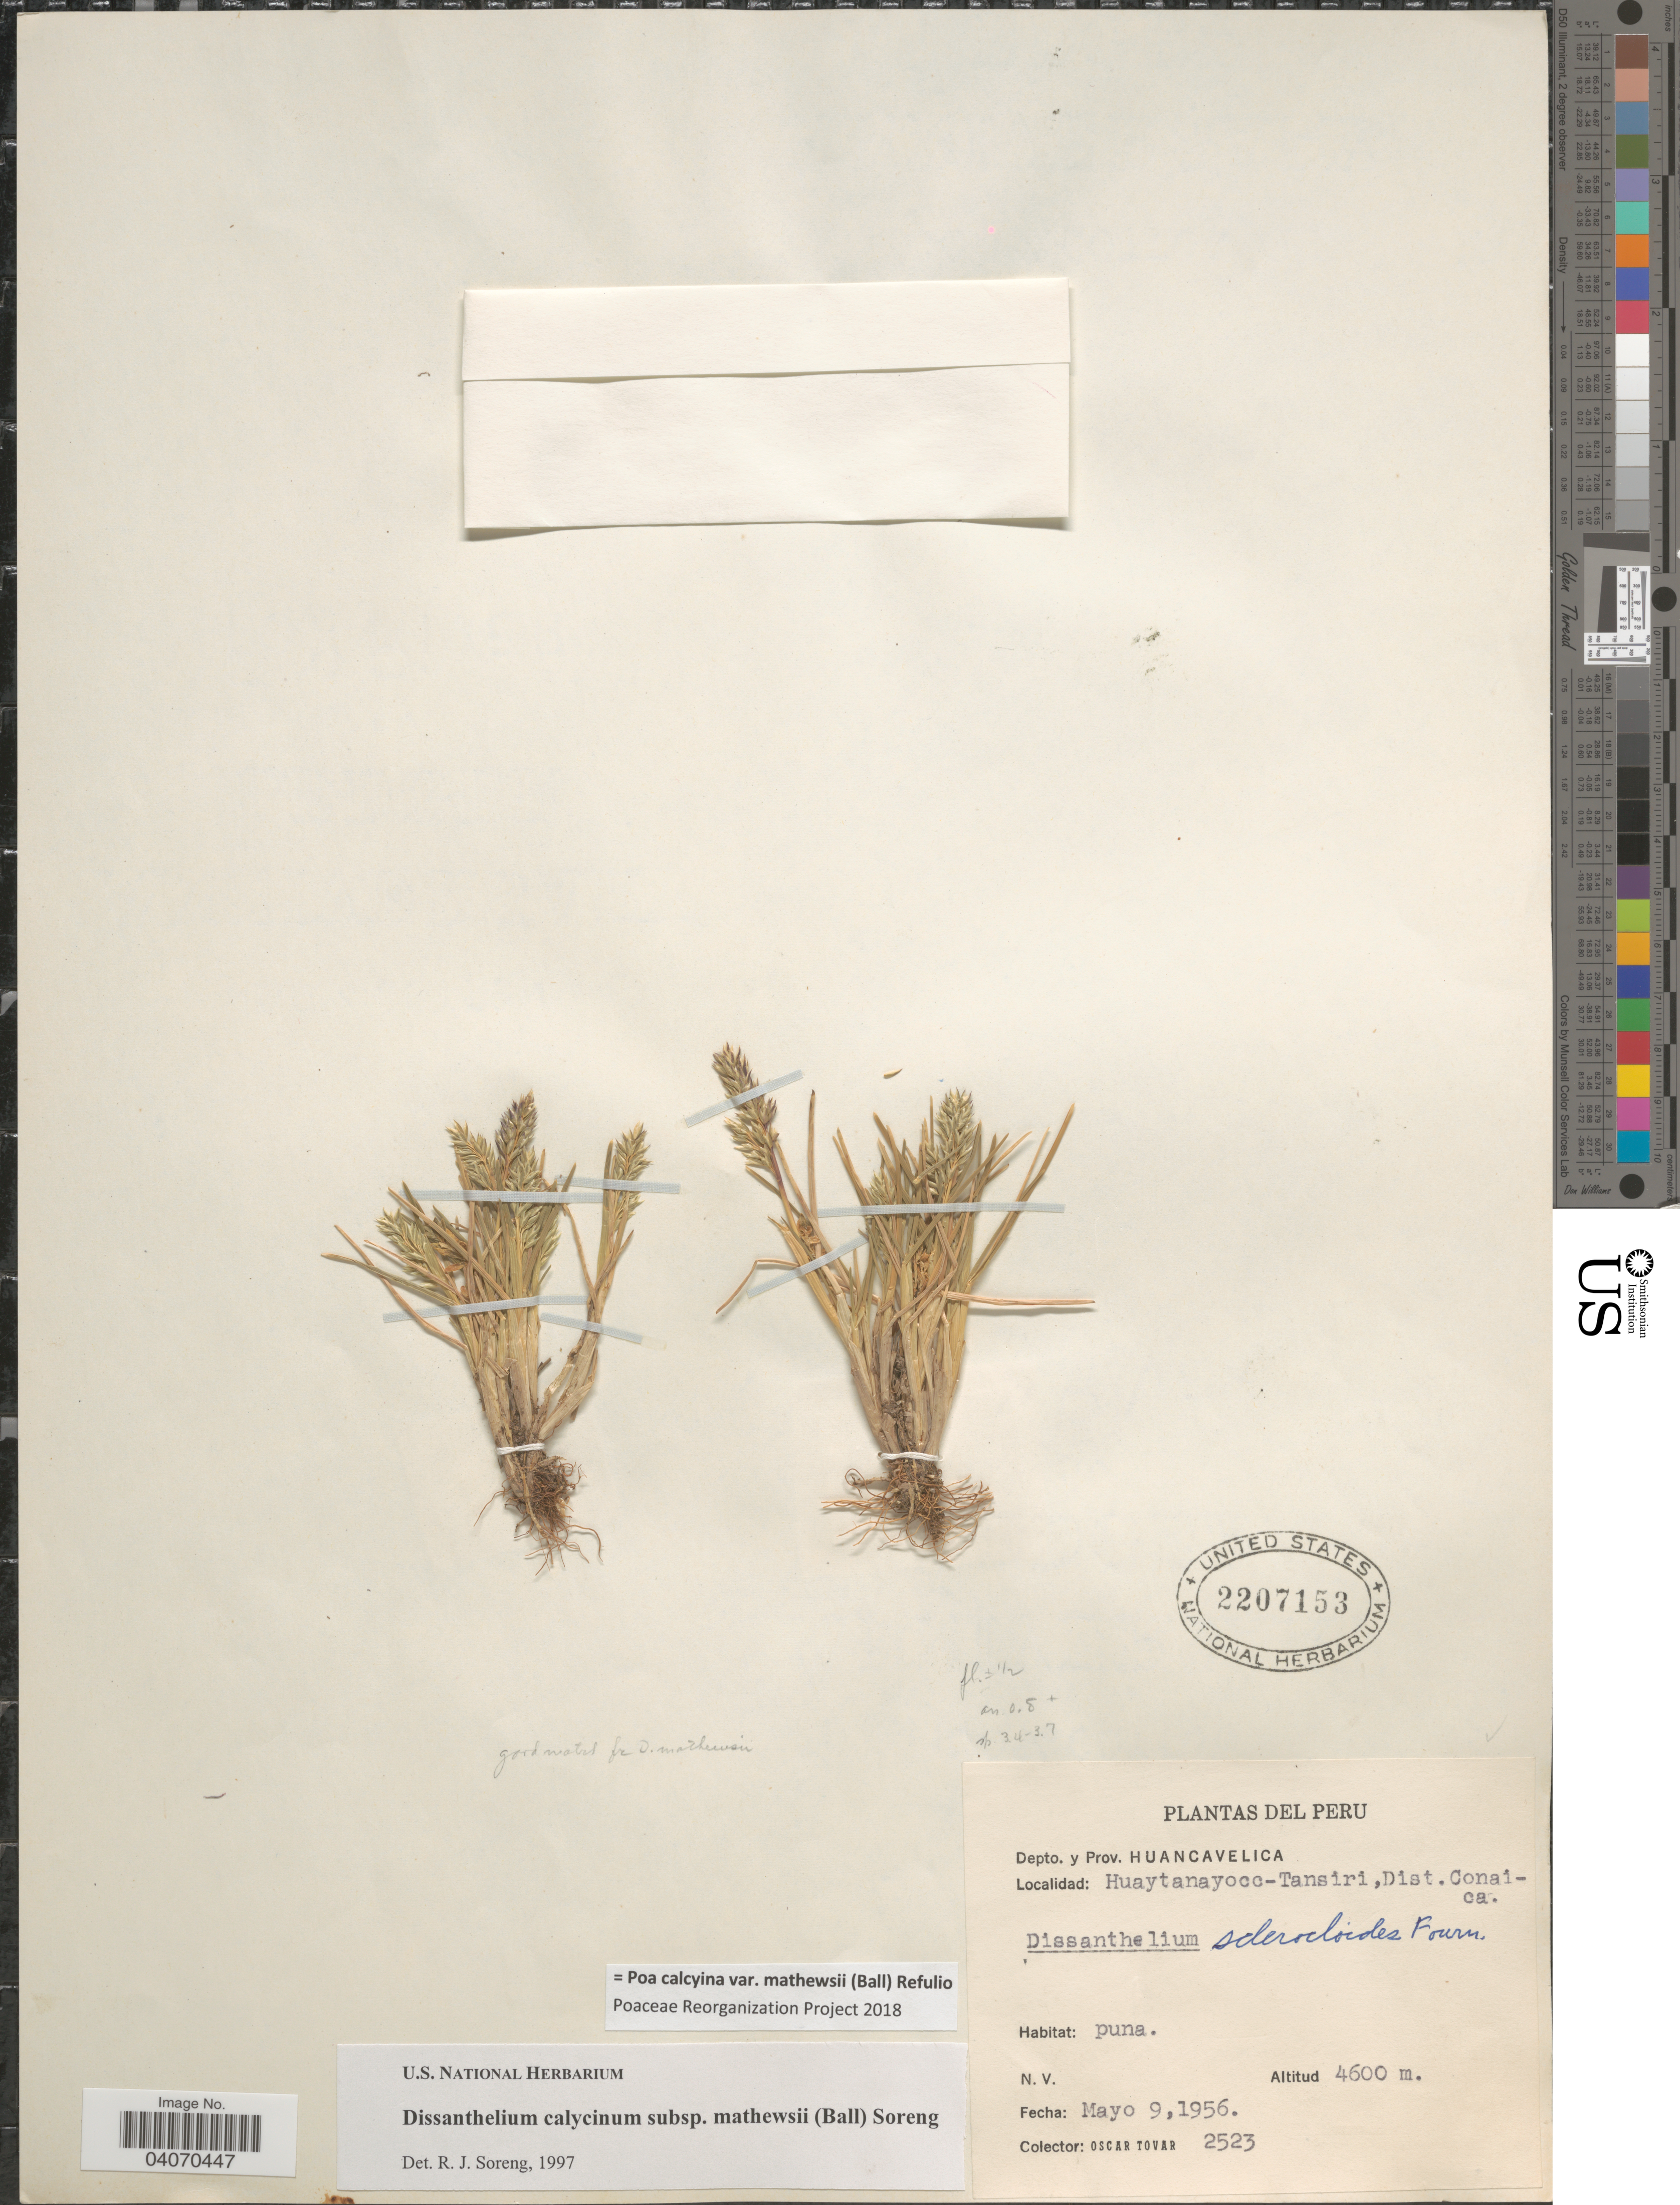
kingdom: Plantae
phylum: Tracheophyta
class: Liliopsida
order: Poales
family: Poaceae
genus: Poa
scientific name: Poa calycina var. mathewsii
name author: (Ball) Refulio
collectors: Ó. Tovar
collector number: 2523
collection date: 1956-05-09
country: Peru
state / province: Huancavelica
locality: Depto. Huancavelica. Huaytanayocc-Tansiri, Dist. Conaica.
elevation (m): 4600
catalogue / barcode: US 2207153